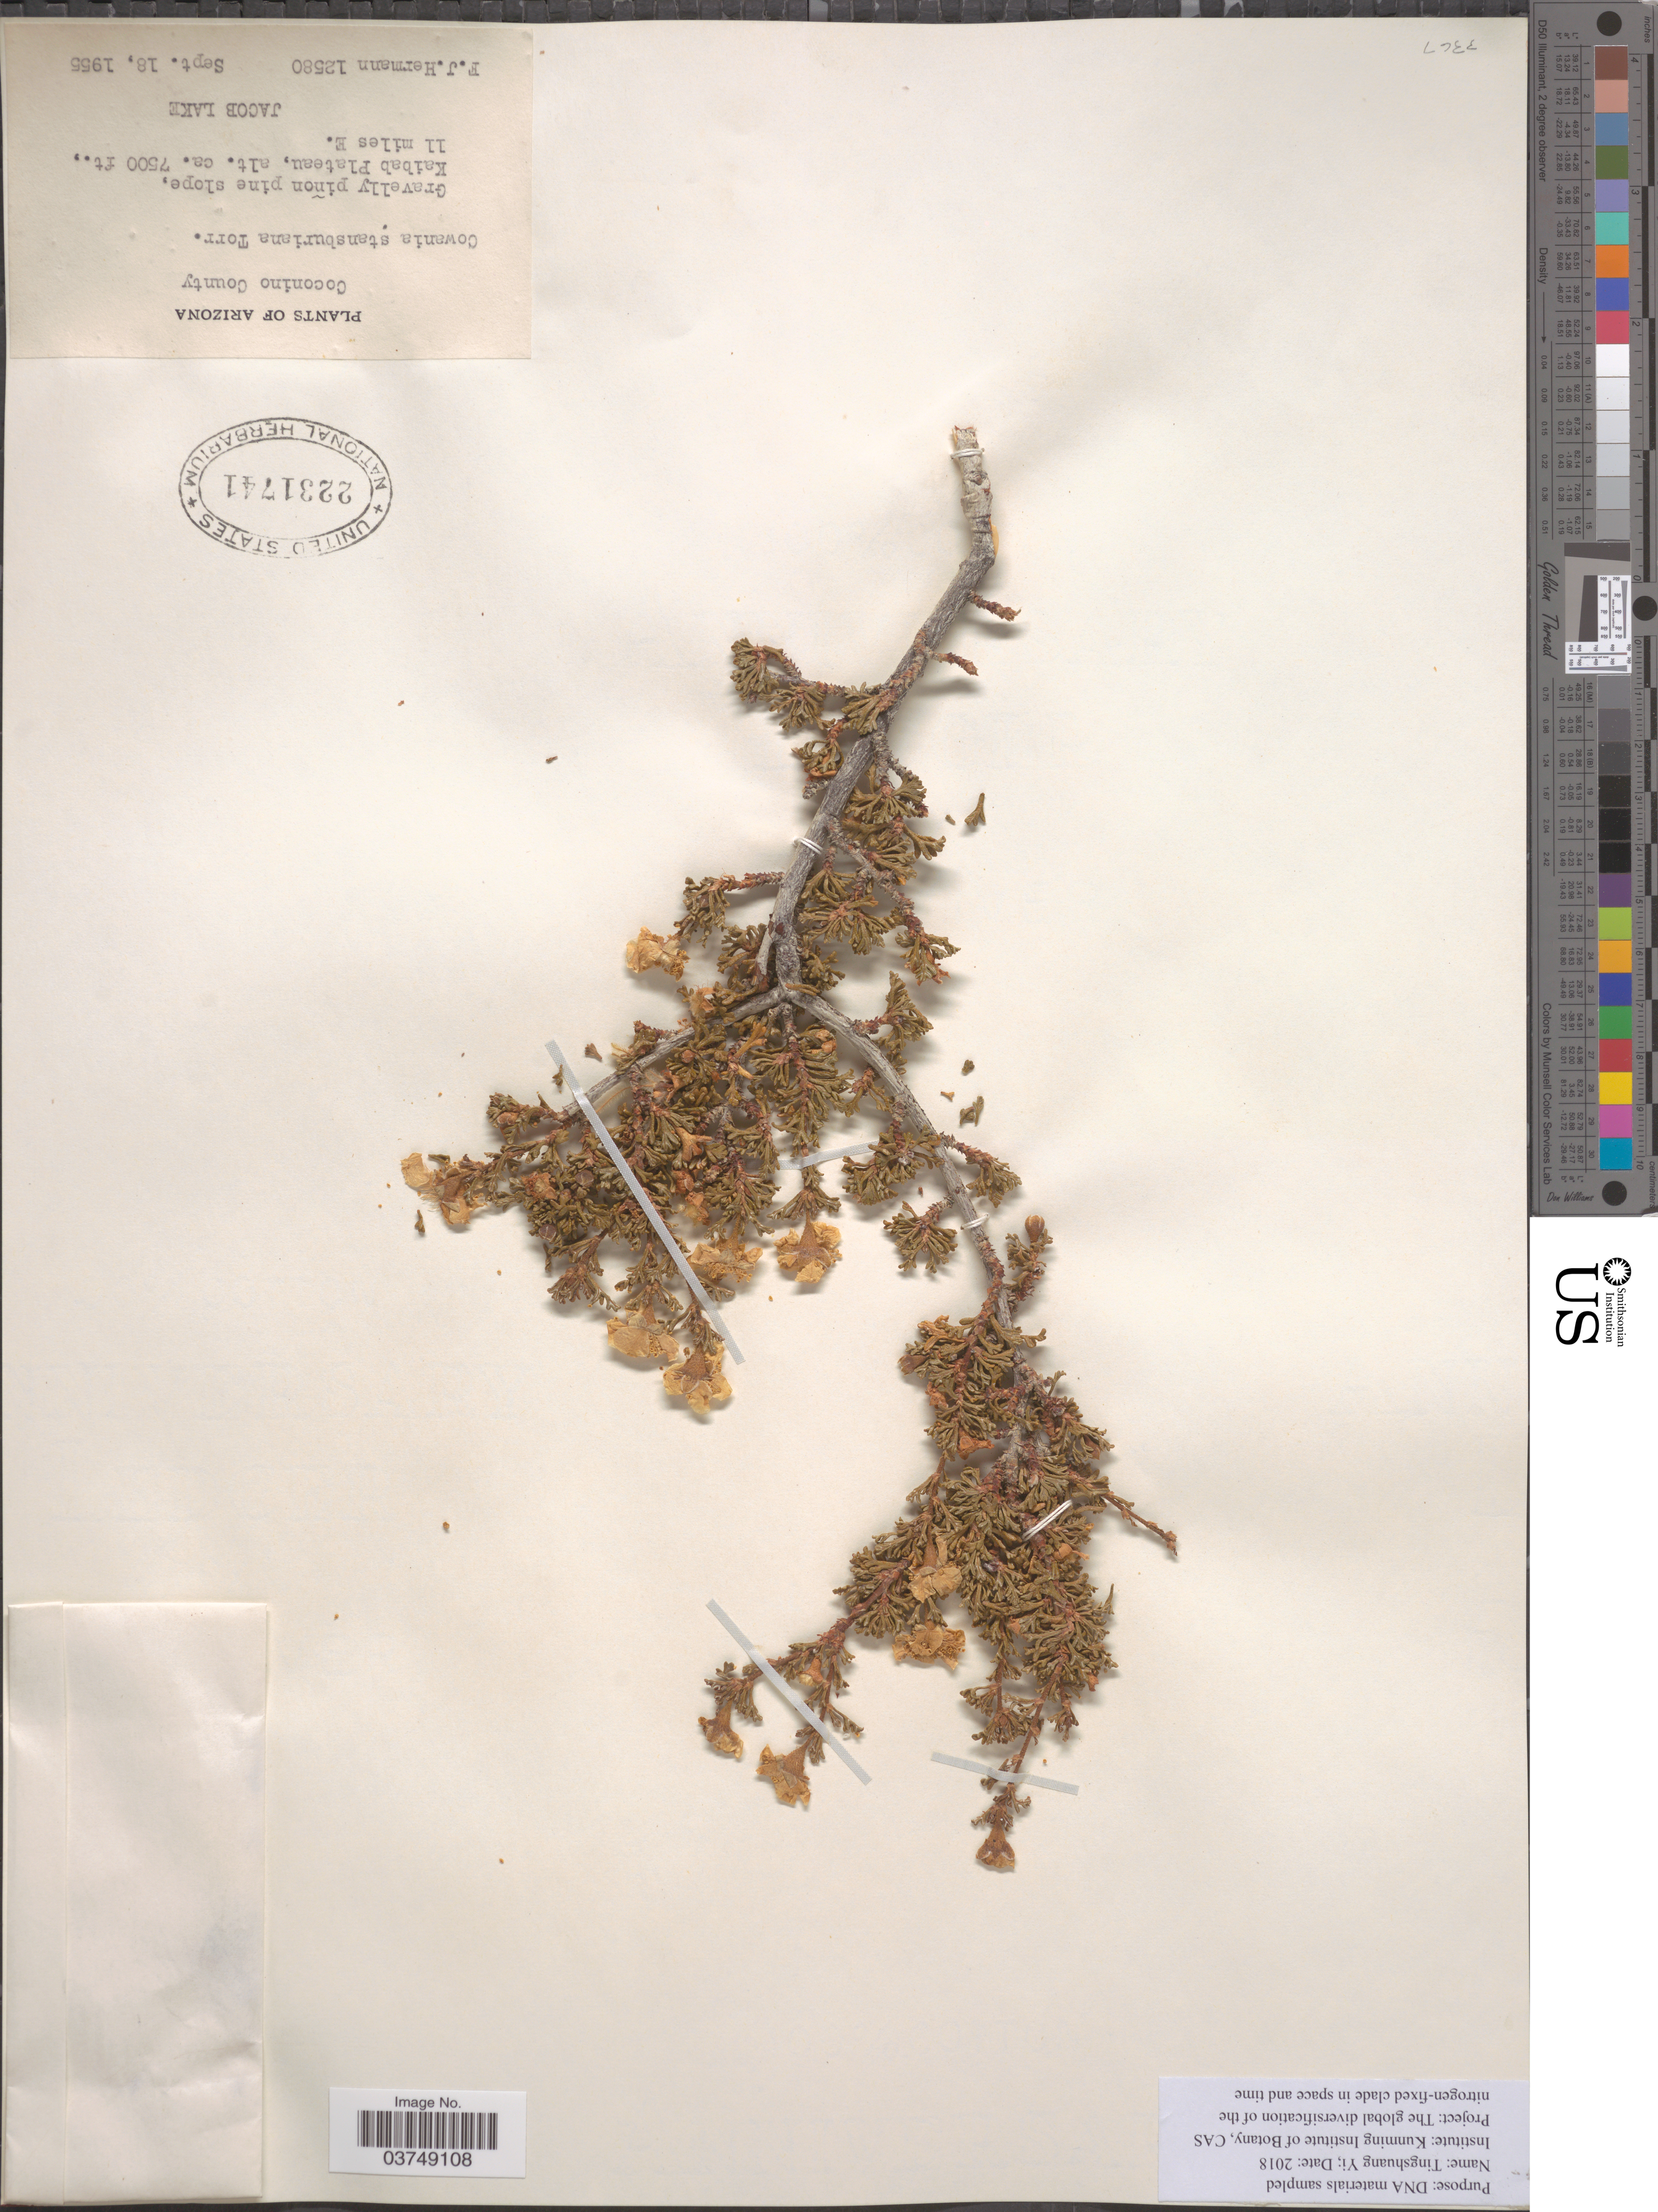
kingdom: Plantae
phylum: Tracheophyta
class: Magnoliopsida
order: Rosales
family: Rosaceae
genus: Purshia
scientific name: Purshia stansburyana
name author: (Torr.) Henrickson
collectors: F. Herman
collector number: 12580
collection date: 1955-09-18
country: United States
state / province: Arizona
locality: Coconino County. Gravelly piñon pine slope, Kaibab Plateau, 11 miles E. Jacob Lake.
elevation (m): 2286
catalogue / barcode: US 2231741